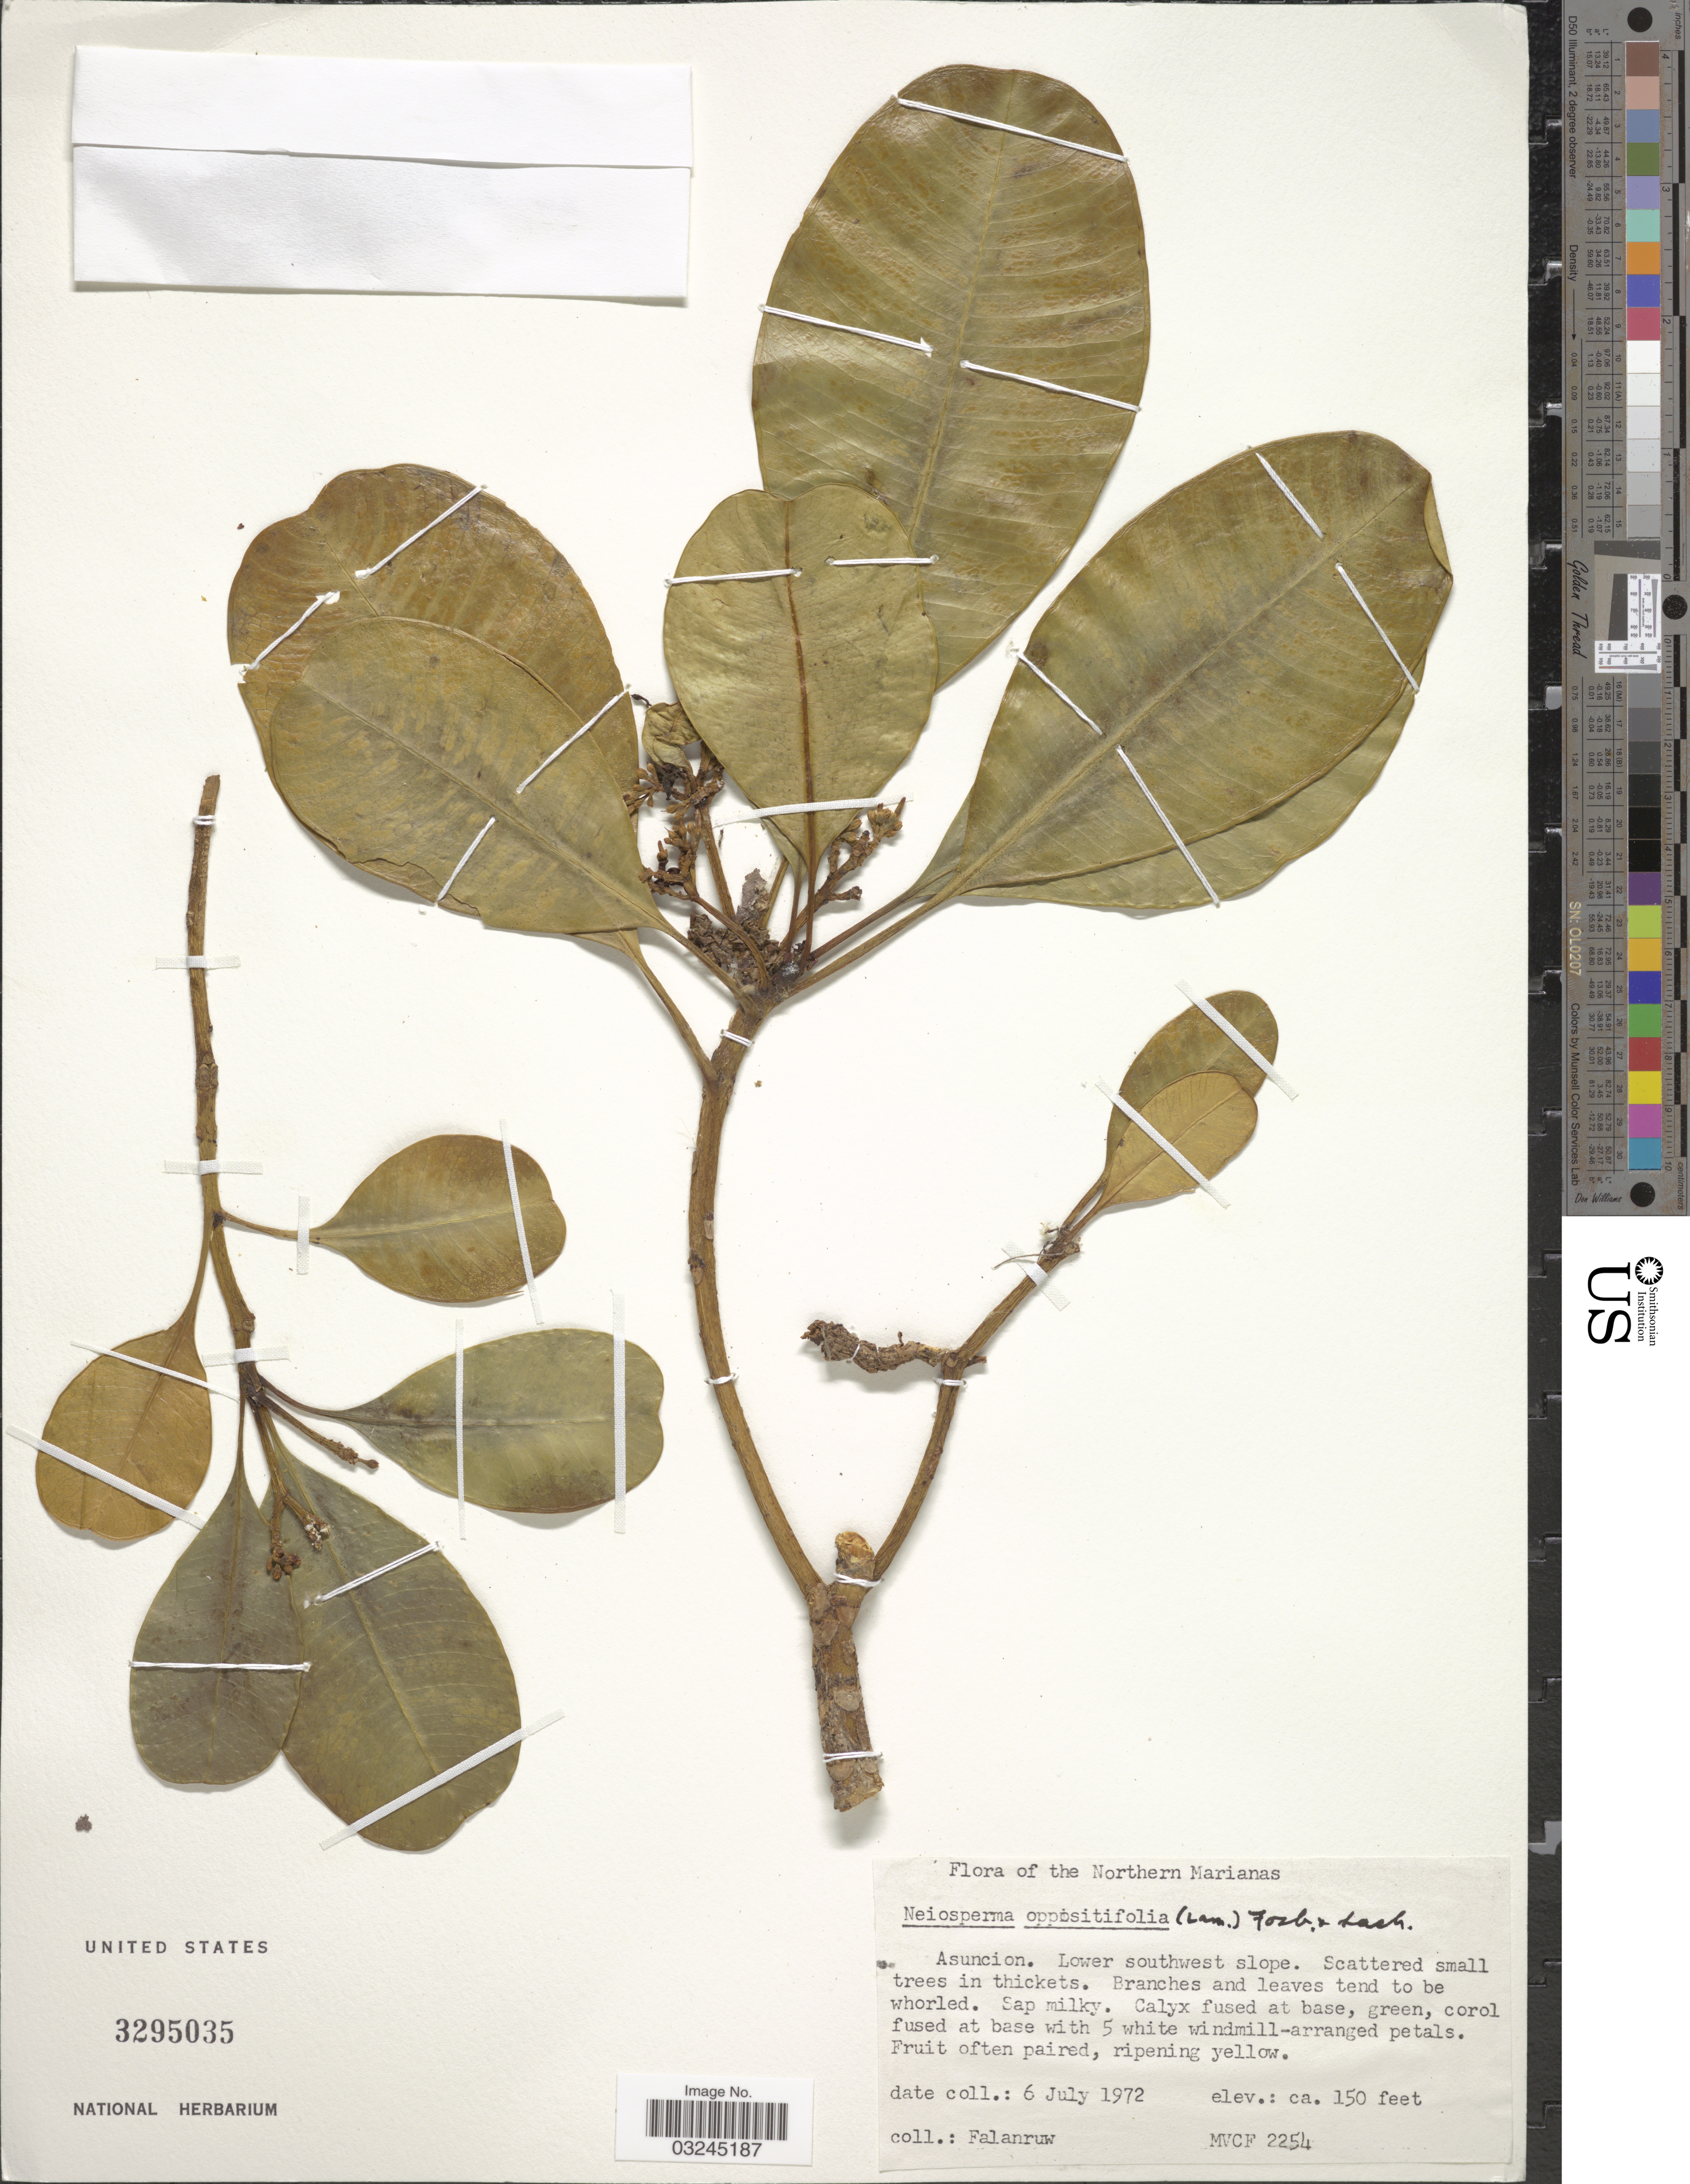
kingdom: Plantae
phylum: Tracheophyta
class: Magnoliopsida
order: Gentianales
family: Apocynaceae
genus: Ochrosia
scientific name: Ochrosia oppositifolia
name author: (Lam.) K. Schum.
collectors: Falanruw, --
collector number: MVCF2254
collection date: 1972-07-06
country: Northern Mariana Islands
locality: Asuncion. Lower southwest slope.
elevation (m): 46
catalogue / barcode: US 3295035